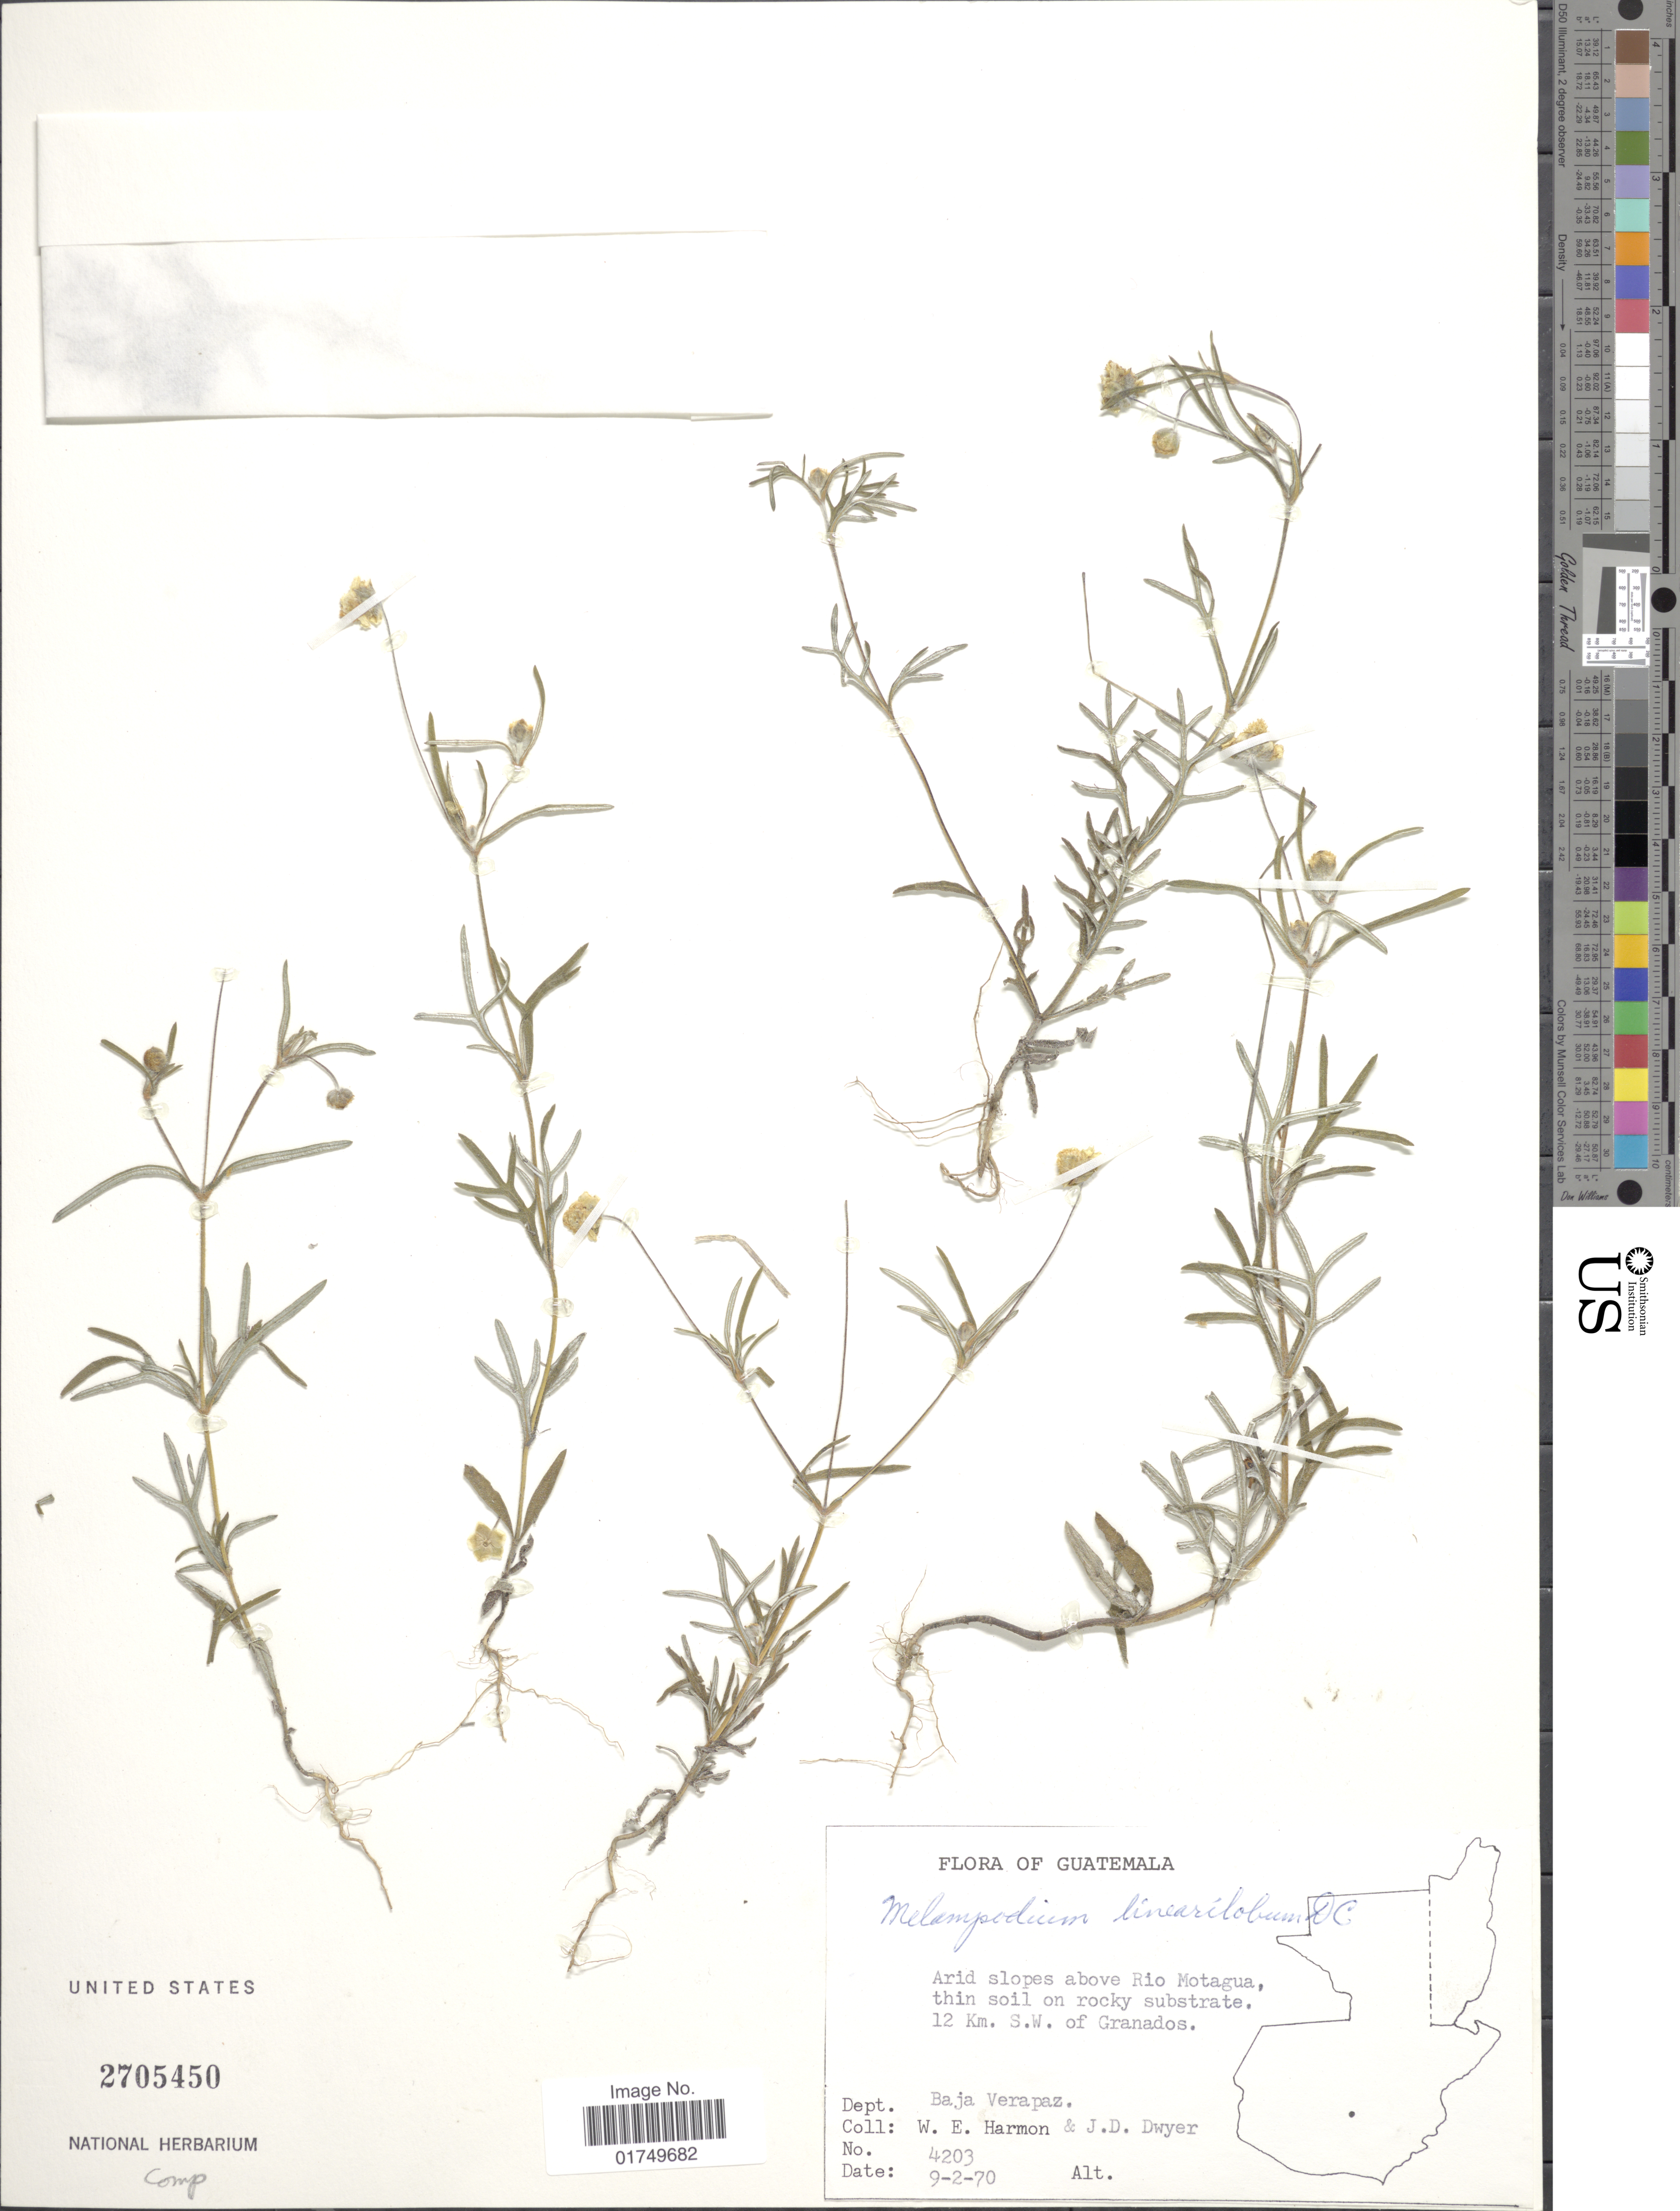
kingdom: Plantae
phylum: Tracheophyta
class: Magnoliopsida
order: Asterales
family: Asteraceae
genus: Melampodium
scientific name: Melampodium linearilobum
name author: DC.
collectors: W. E. Harmon & J. D. Dwyer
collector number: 4203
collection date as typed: Transcribed d/m/y: 9/2/70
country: Guatemala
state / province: Baja Verapaz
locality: Above Rio Motagua. 12 Km. S.W. of Granados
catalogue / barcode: US 2705450